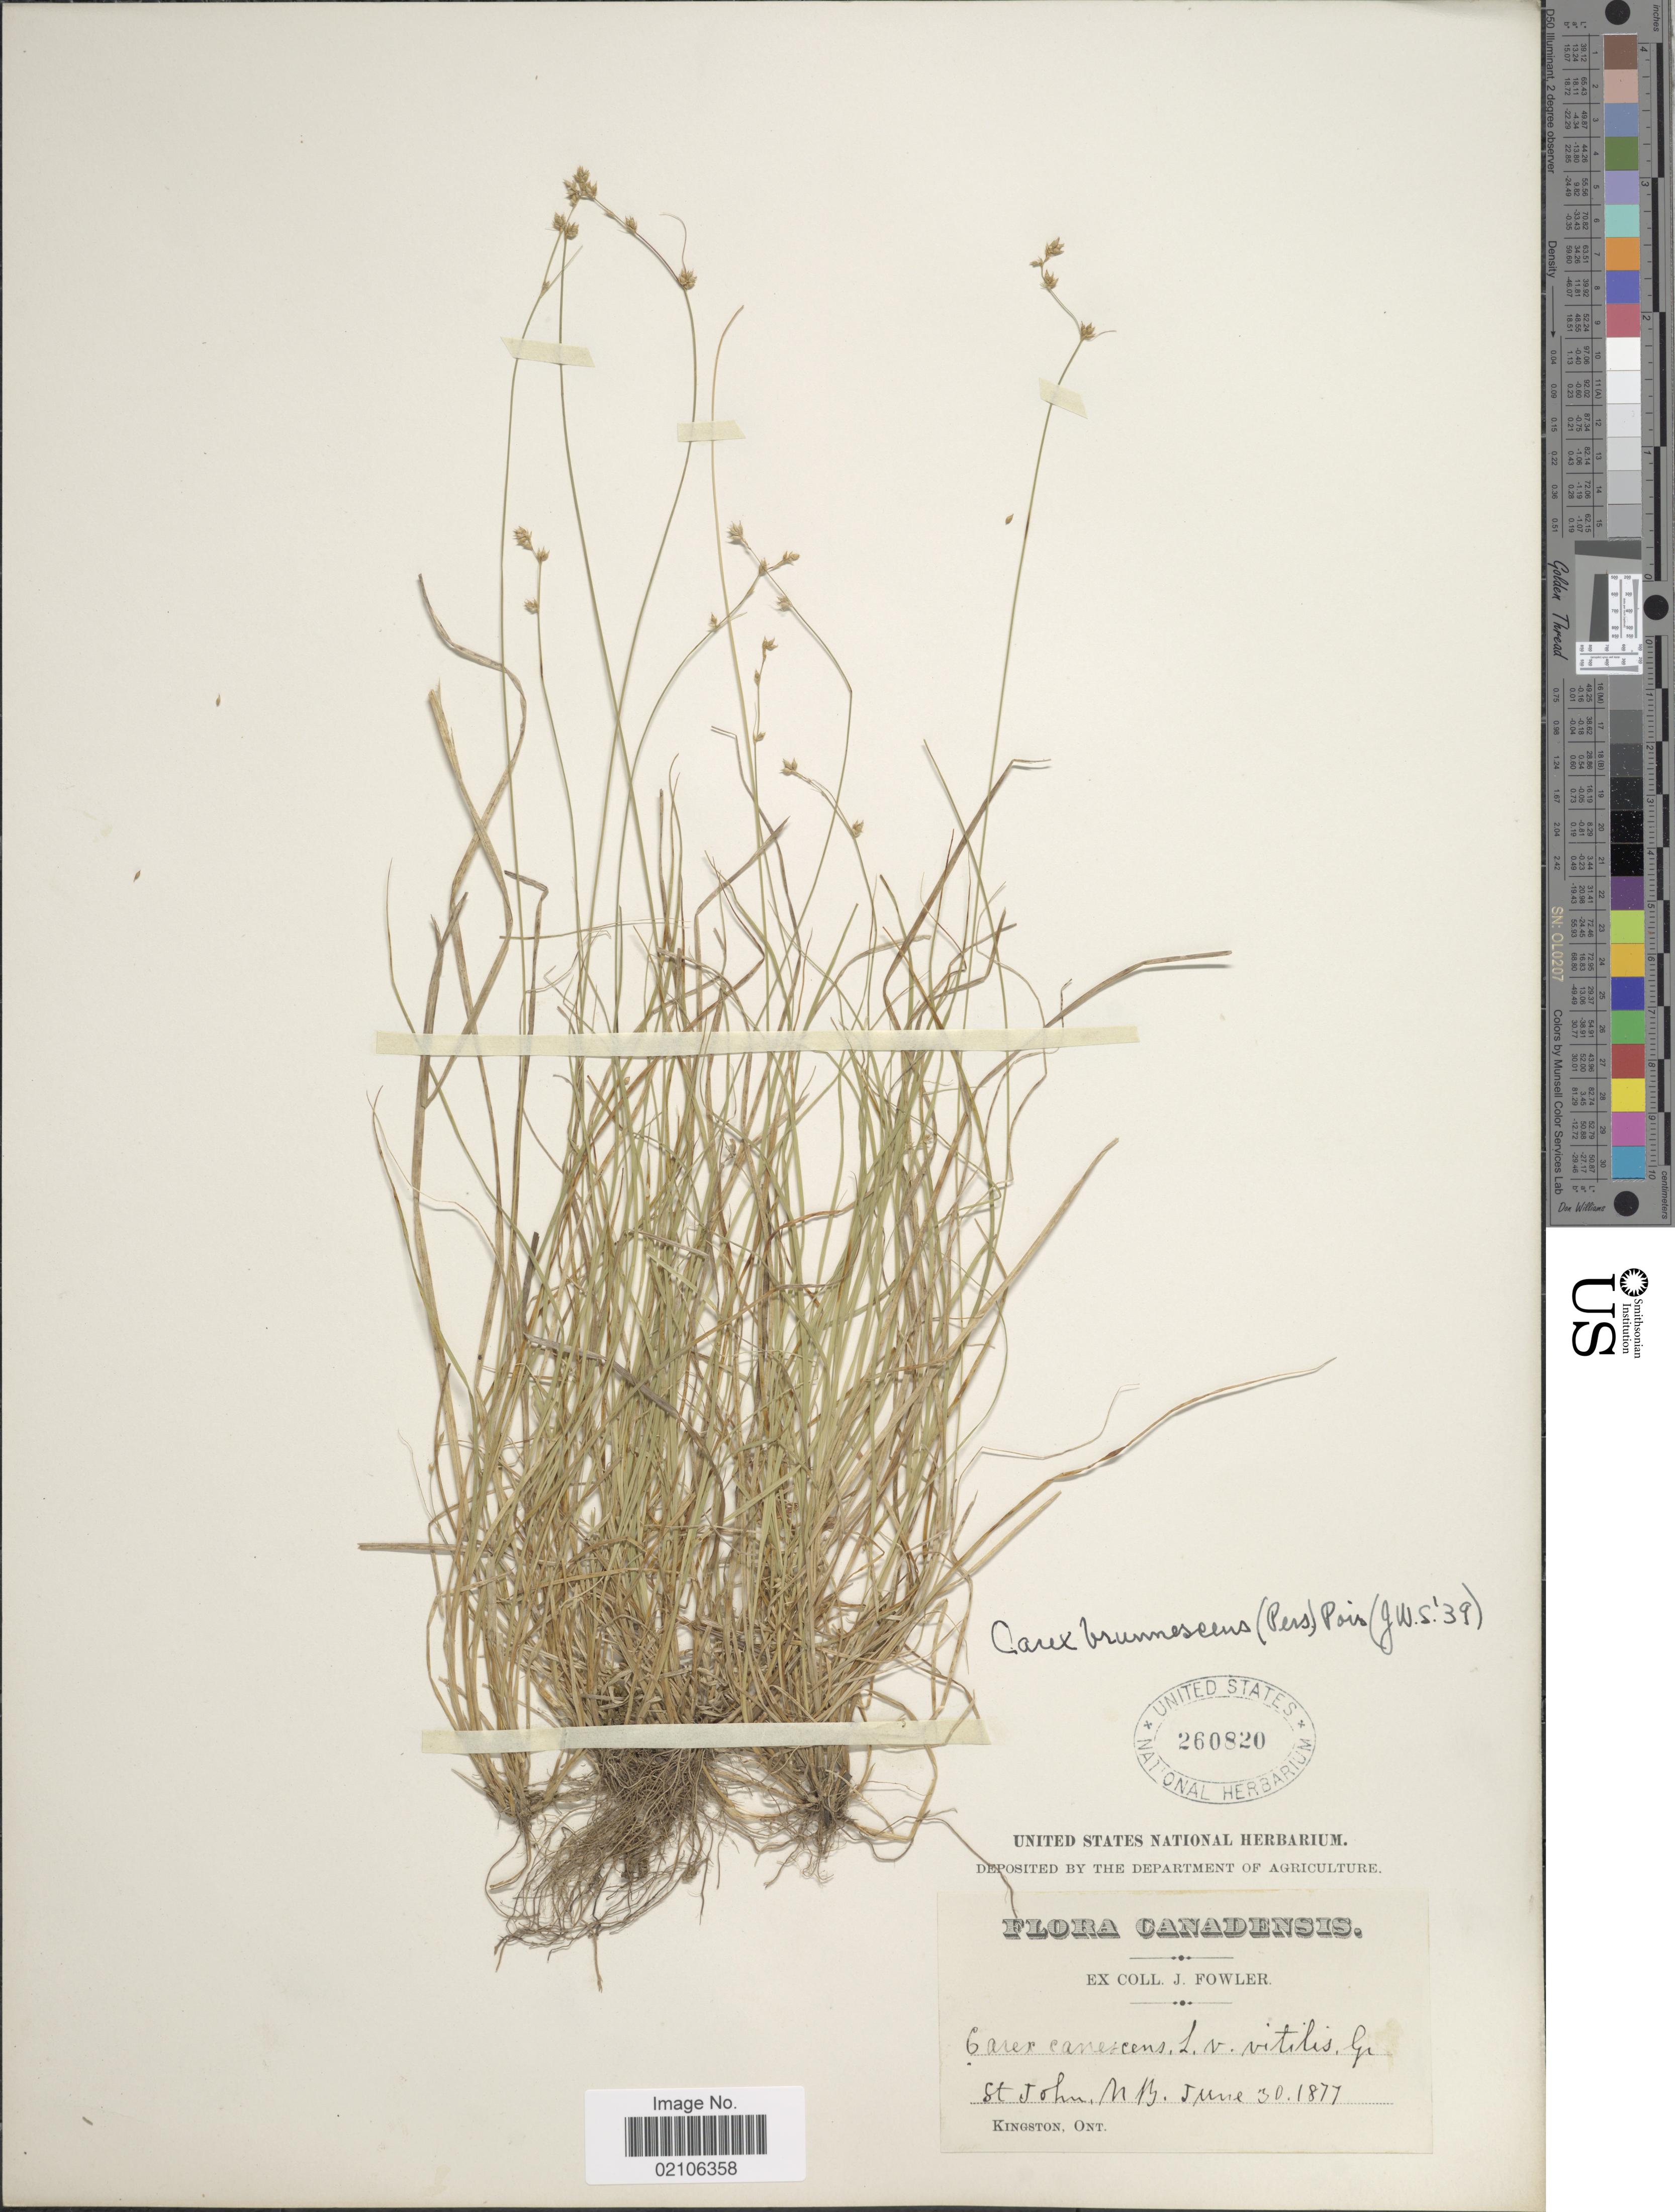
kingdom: Plantae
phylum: Tracheophyta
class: Liliopsida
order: Poales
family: Cyperaceae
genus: Carex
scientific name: Carex brunnescens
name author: (Pers.) Poir.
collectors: J. P. Fowler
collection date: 1877-06-30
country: Canada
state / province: New Brunswick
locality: St. John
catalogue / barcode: US 260820